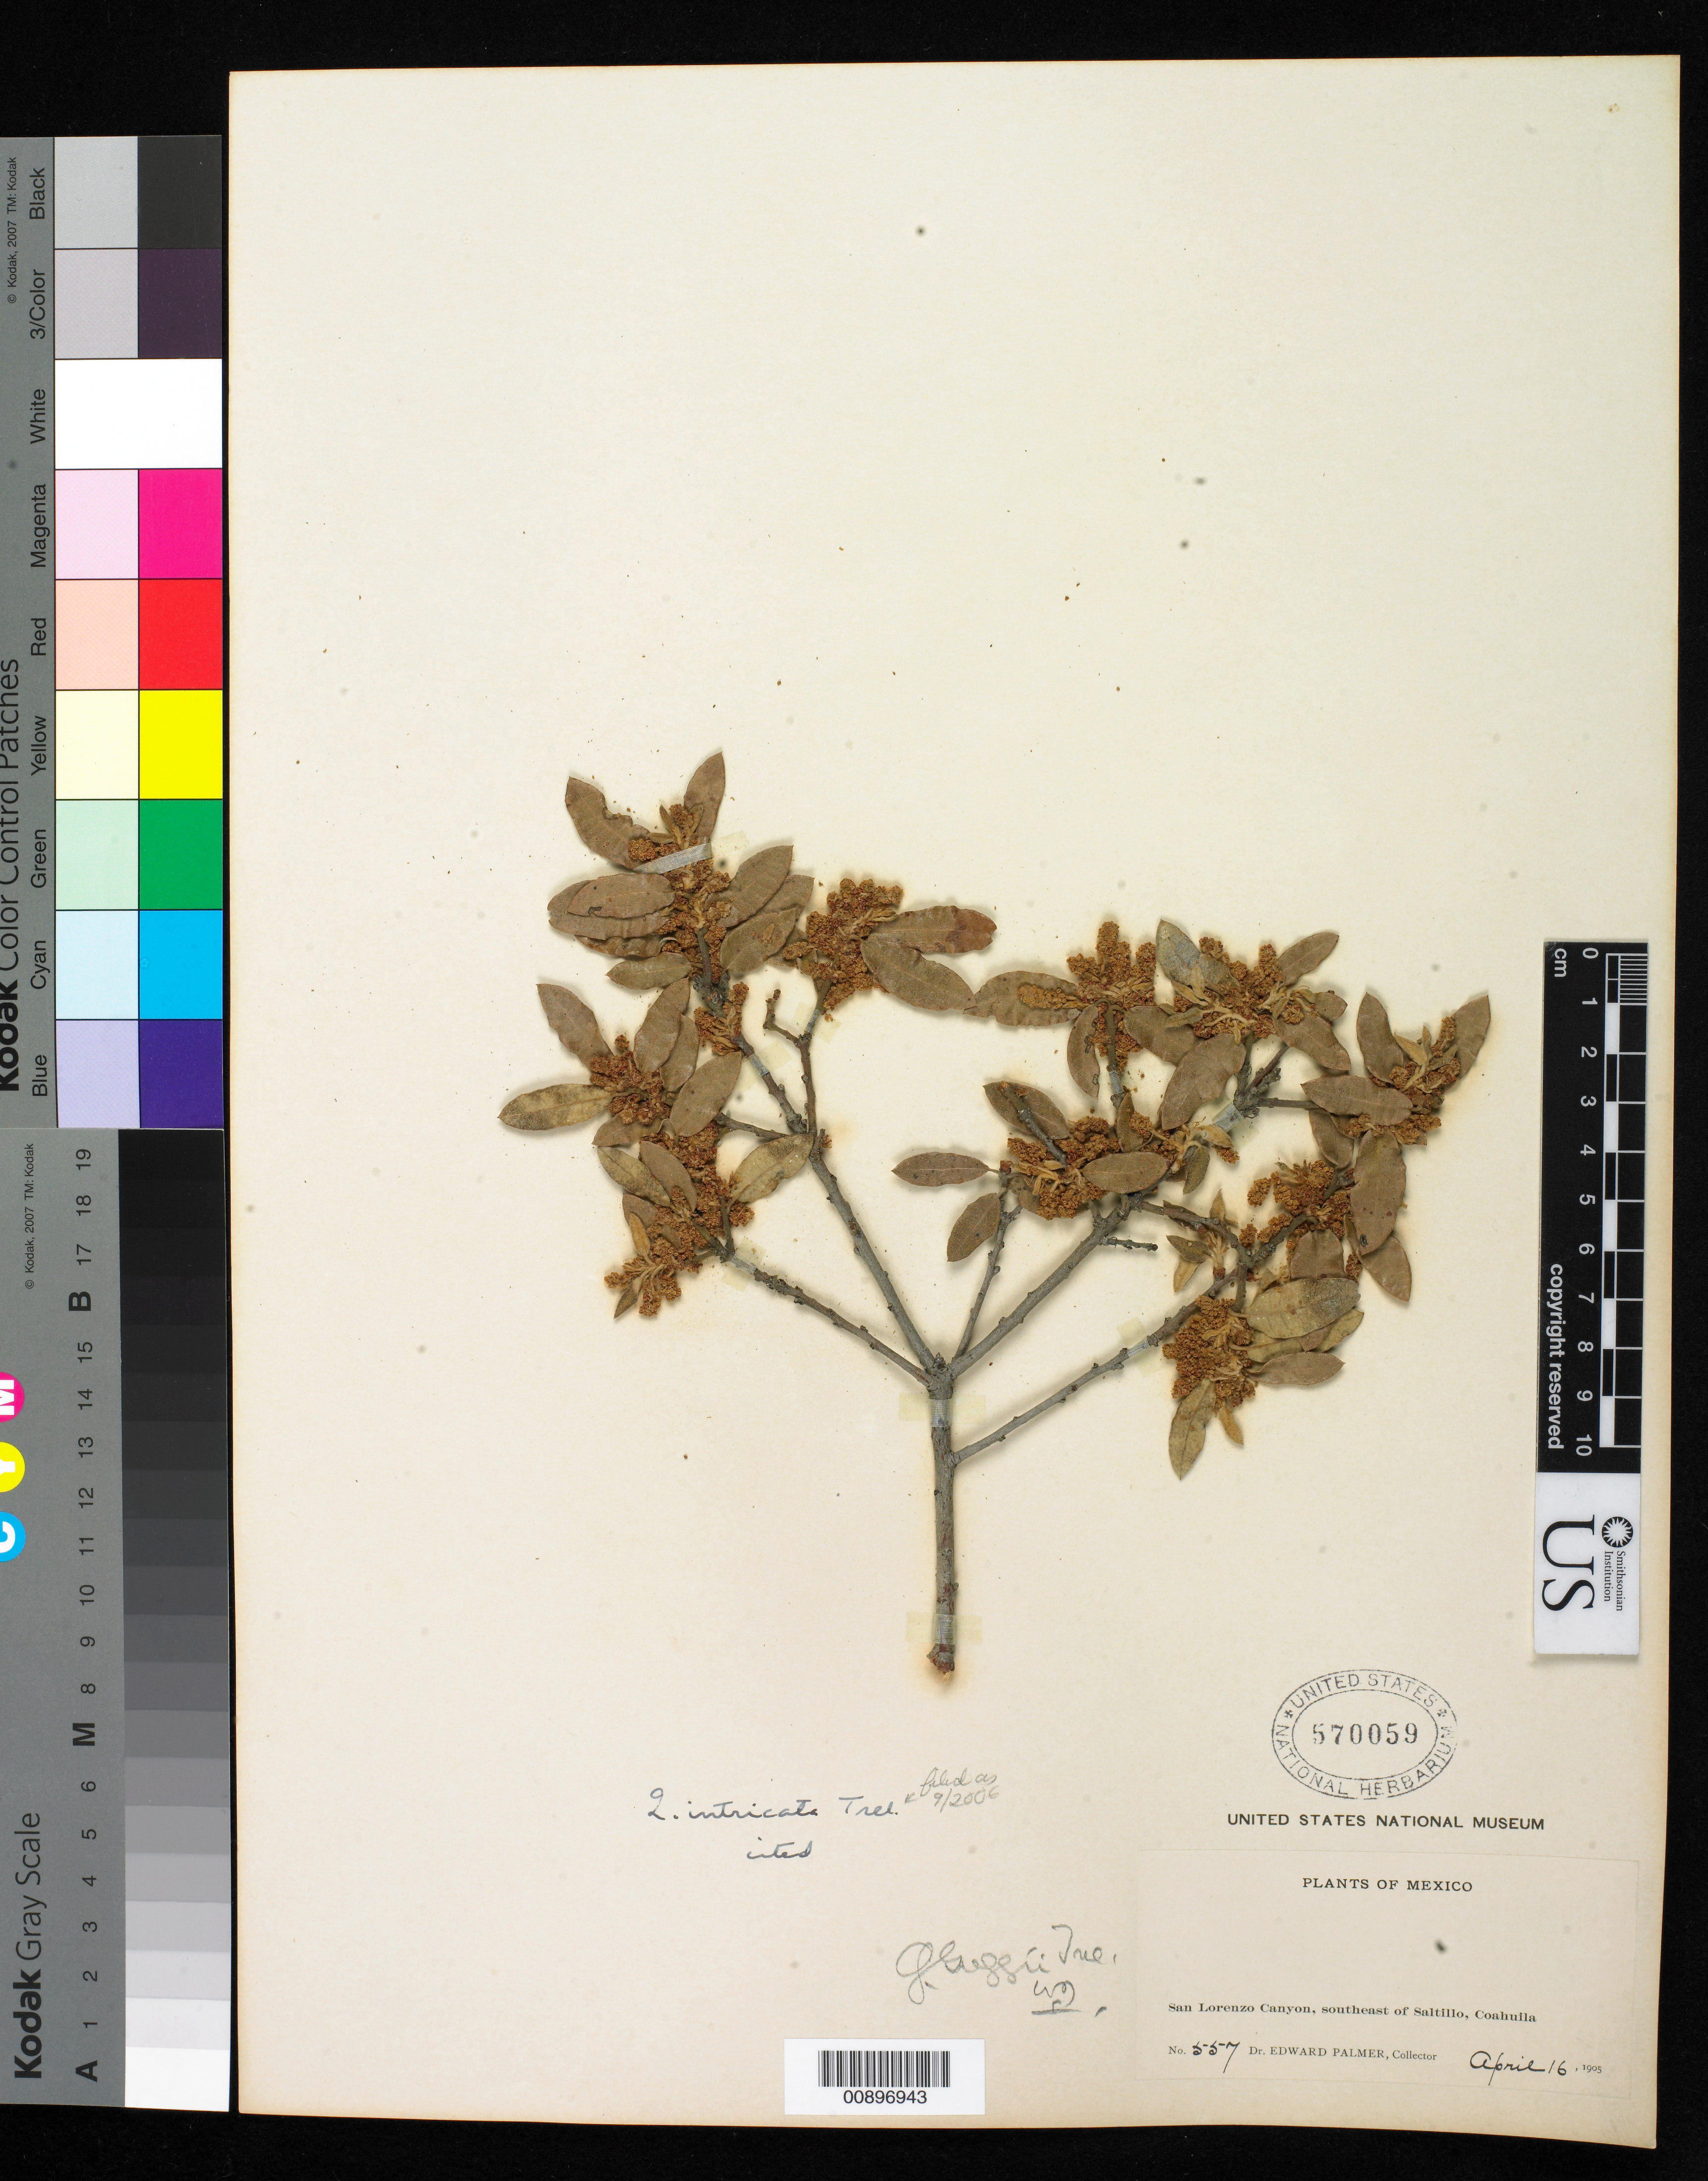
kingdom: Plantae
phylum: Tracheophyta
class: Magnoliopsida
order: Fagales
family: Fagaceae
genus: Quercus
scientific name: Quercus intricata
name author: Trel.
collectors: E. Palmer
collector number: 557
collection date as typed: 16 Apr 1905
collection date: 1905-04-16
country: Mexico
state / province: Coahuila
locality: San Lorenzo Canyon, southeast of Saltillo, Coahuila.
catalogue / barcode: US 570059